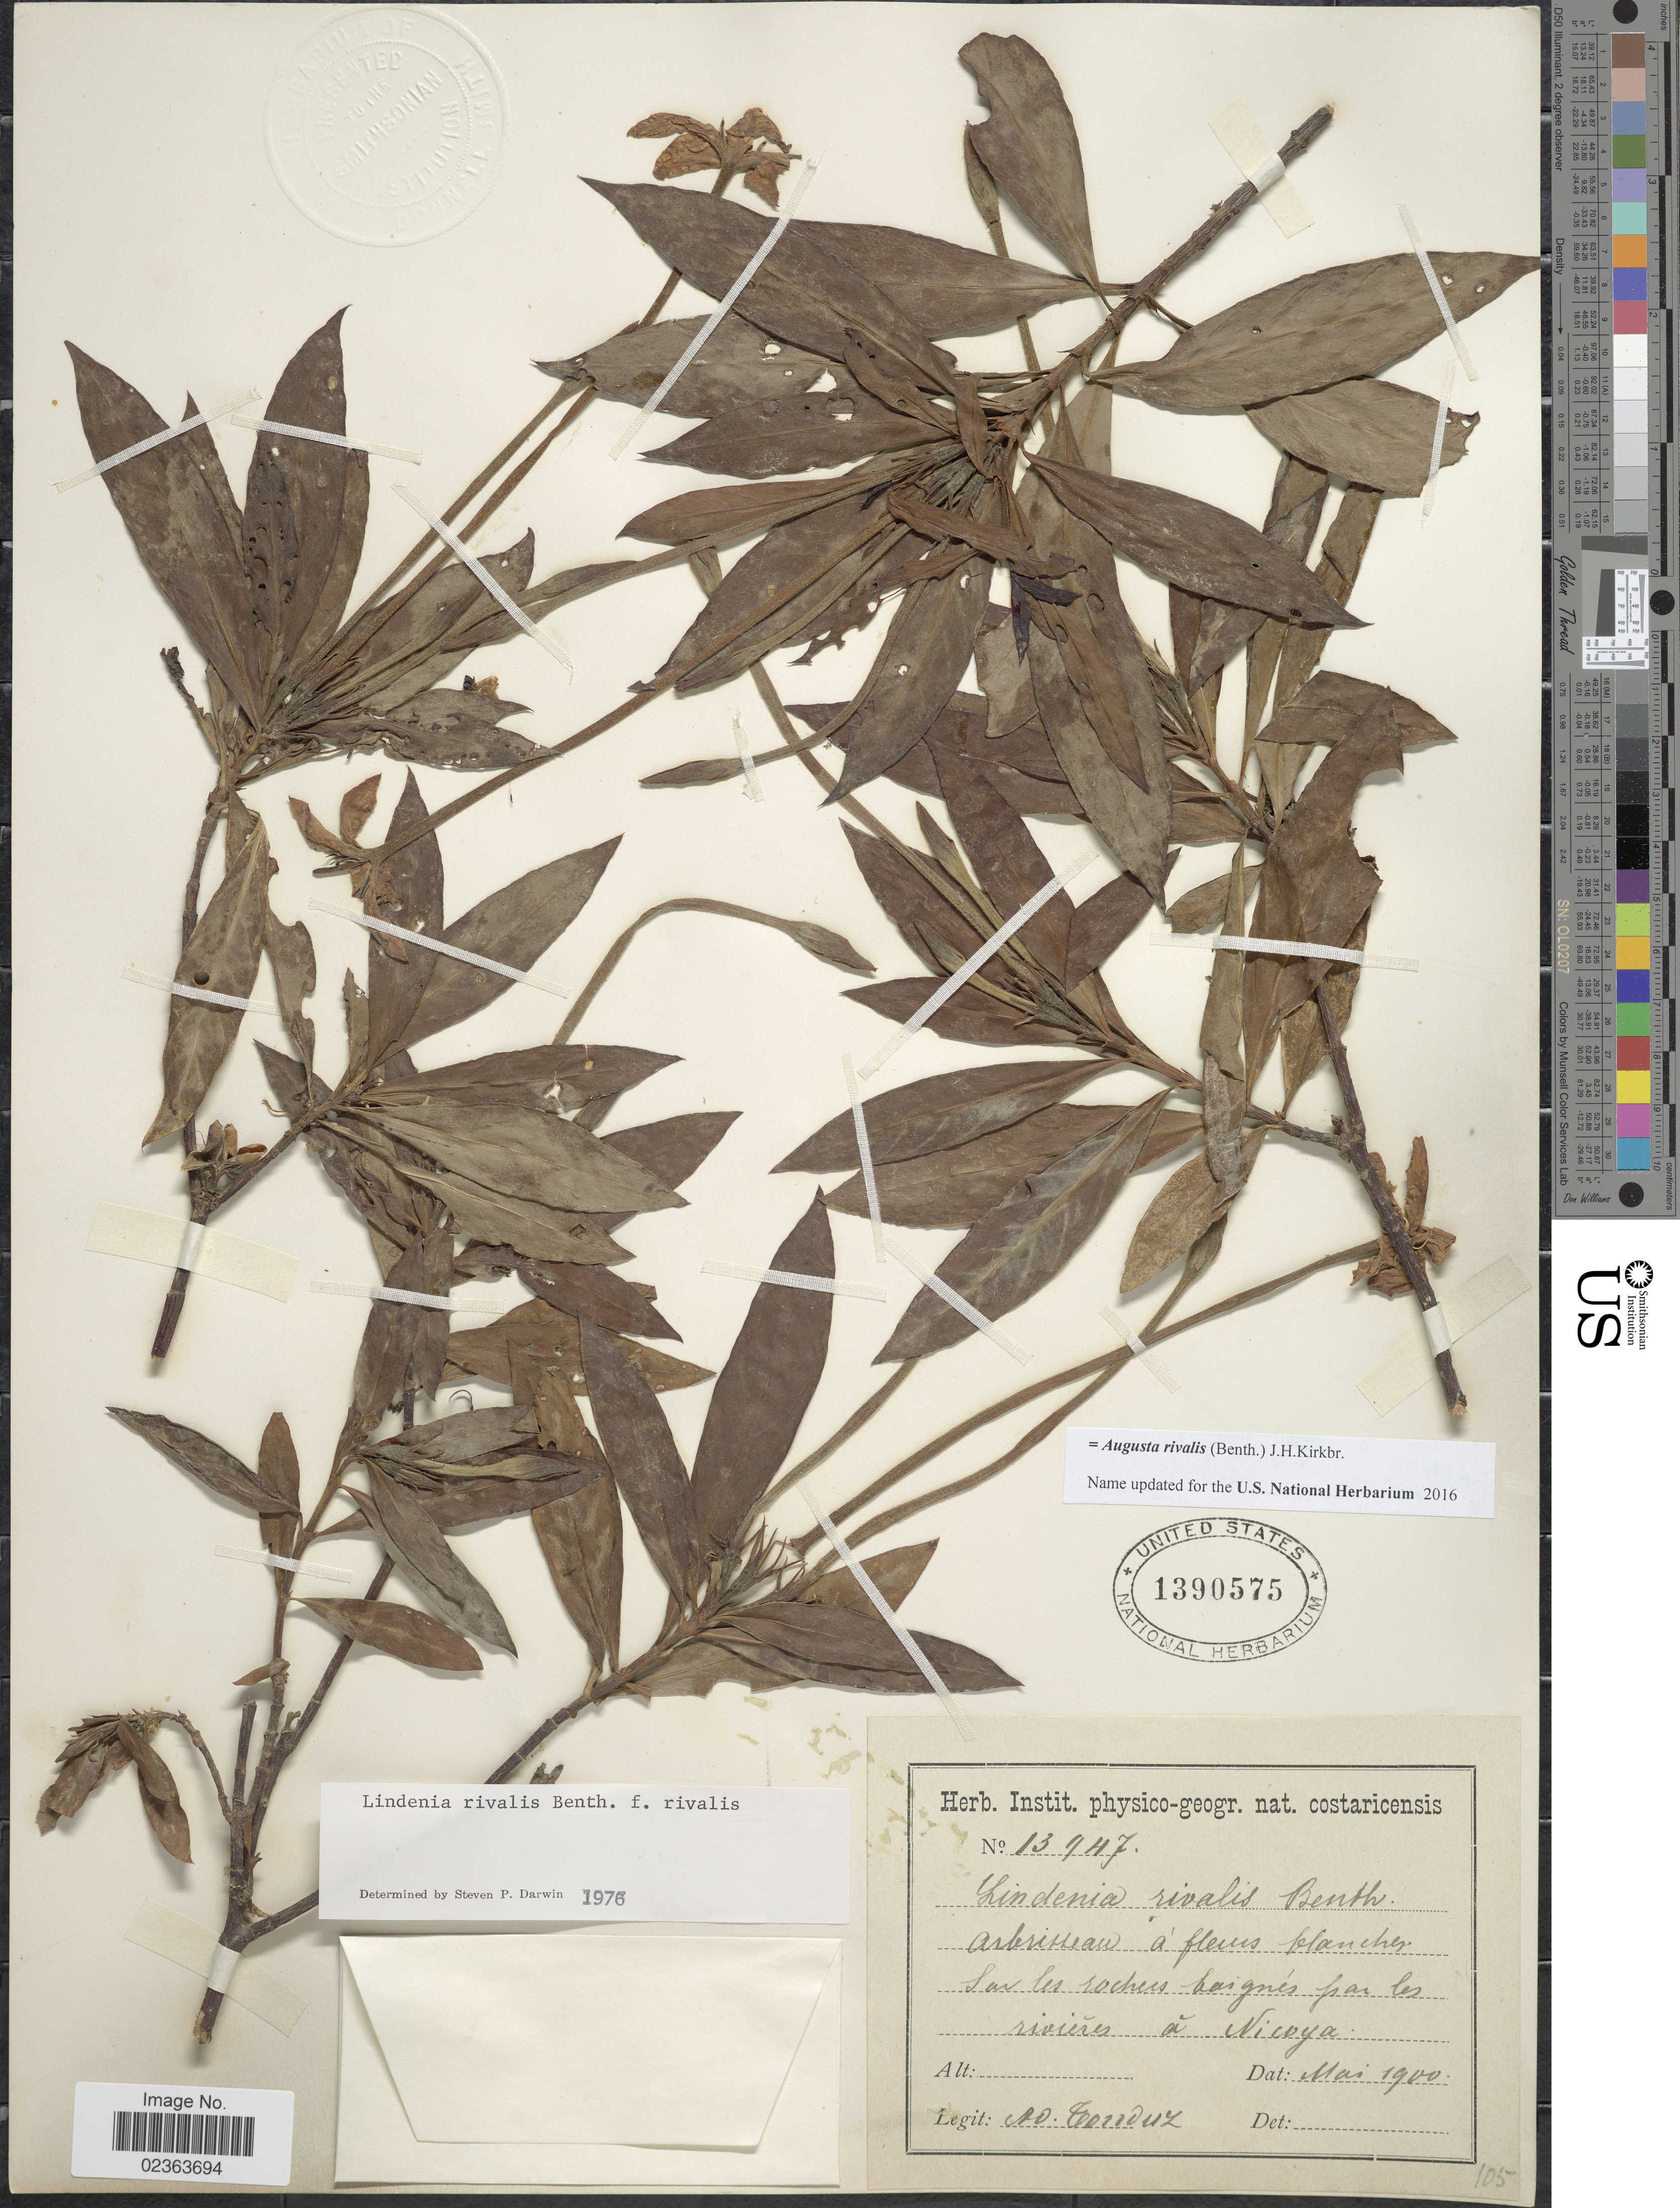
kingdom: Plantae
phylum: Tracheophyta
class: Magnoliopsida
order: Gentianales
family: Rubiaceae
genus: Augusta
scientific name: Augusta rivalis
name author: (Benth.) J.H. Kirkbr.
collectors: A. Tonduz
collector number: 13947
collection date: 1900-05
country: Costa Rica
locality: Sur les rochers baignés par les rivieres á Nicoya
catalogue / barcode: US 1390575